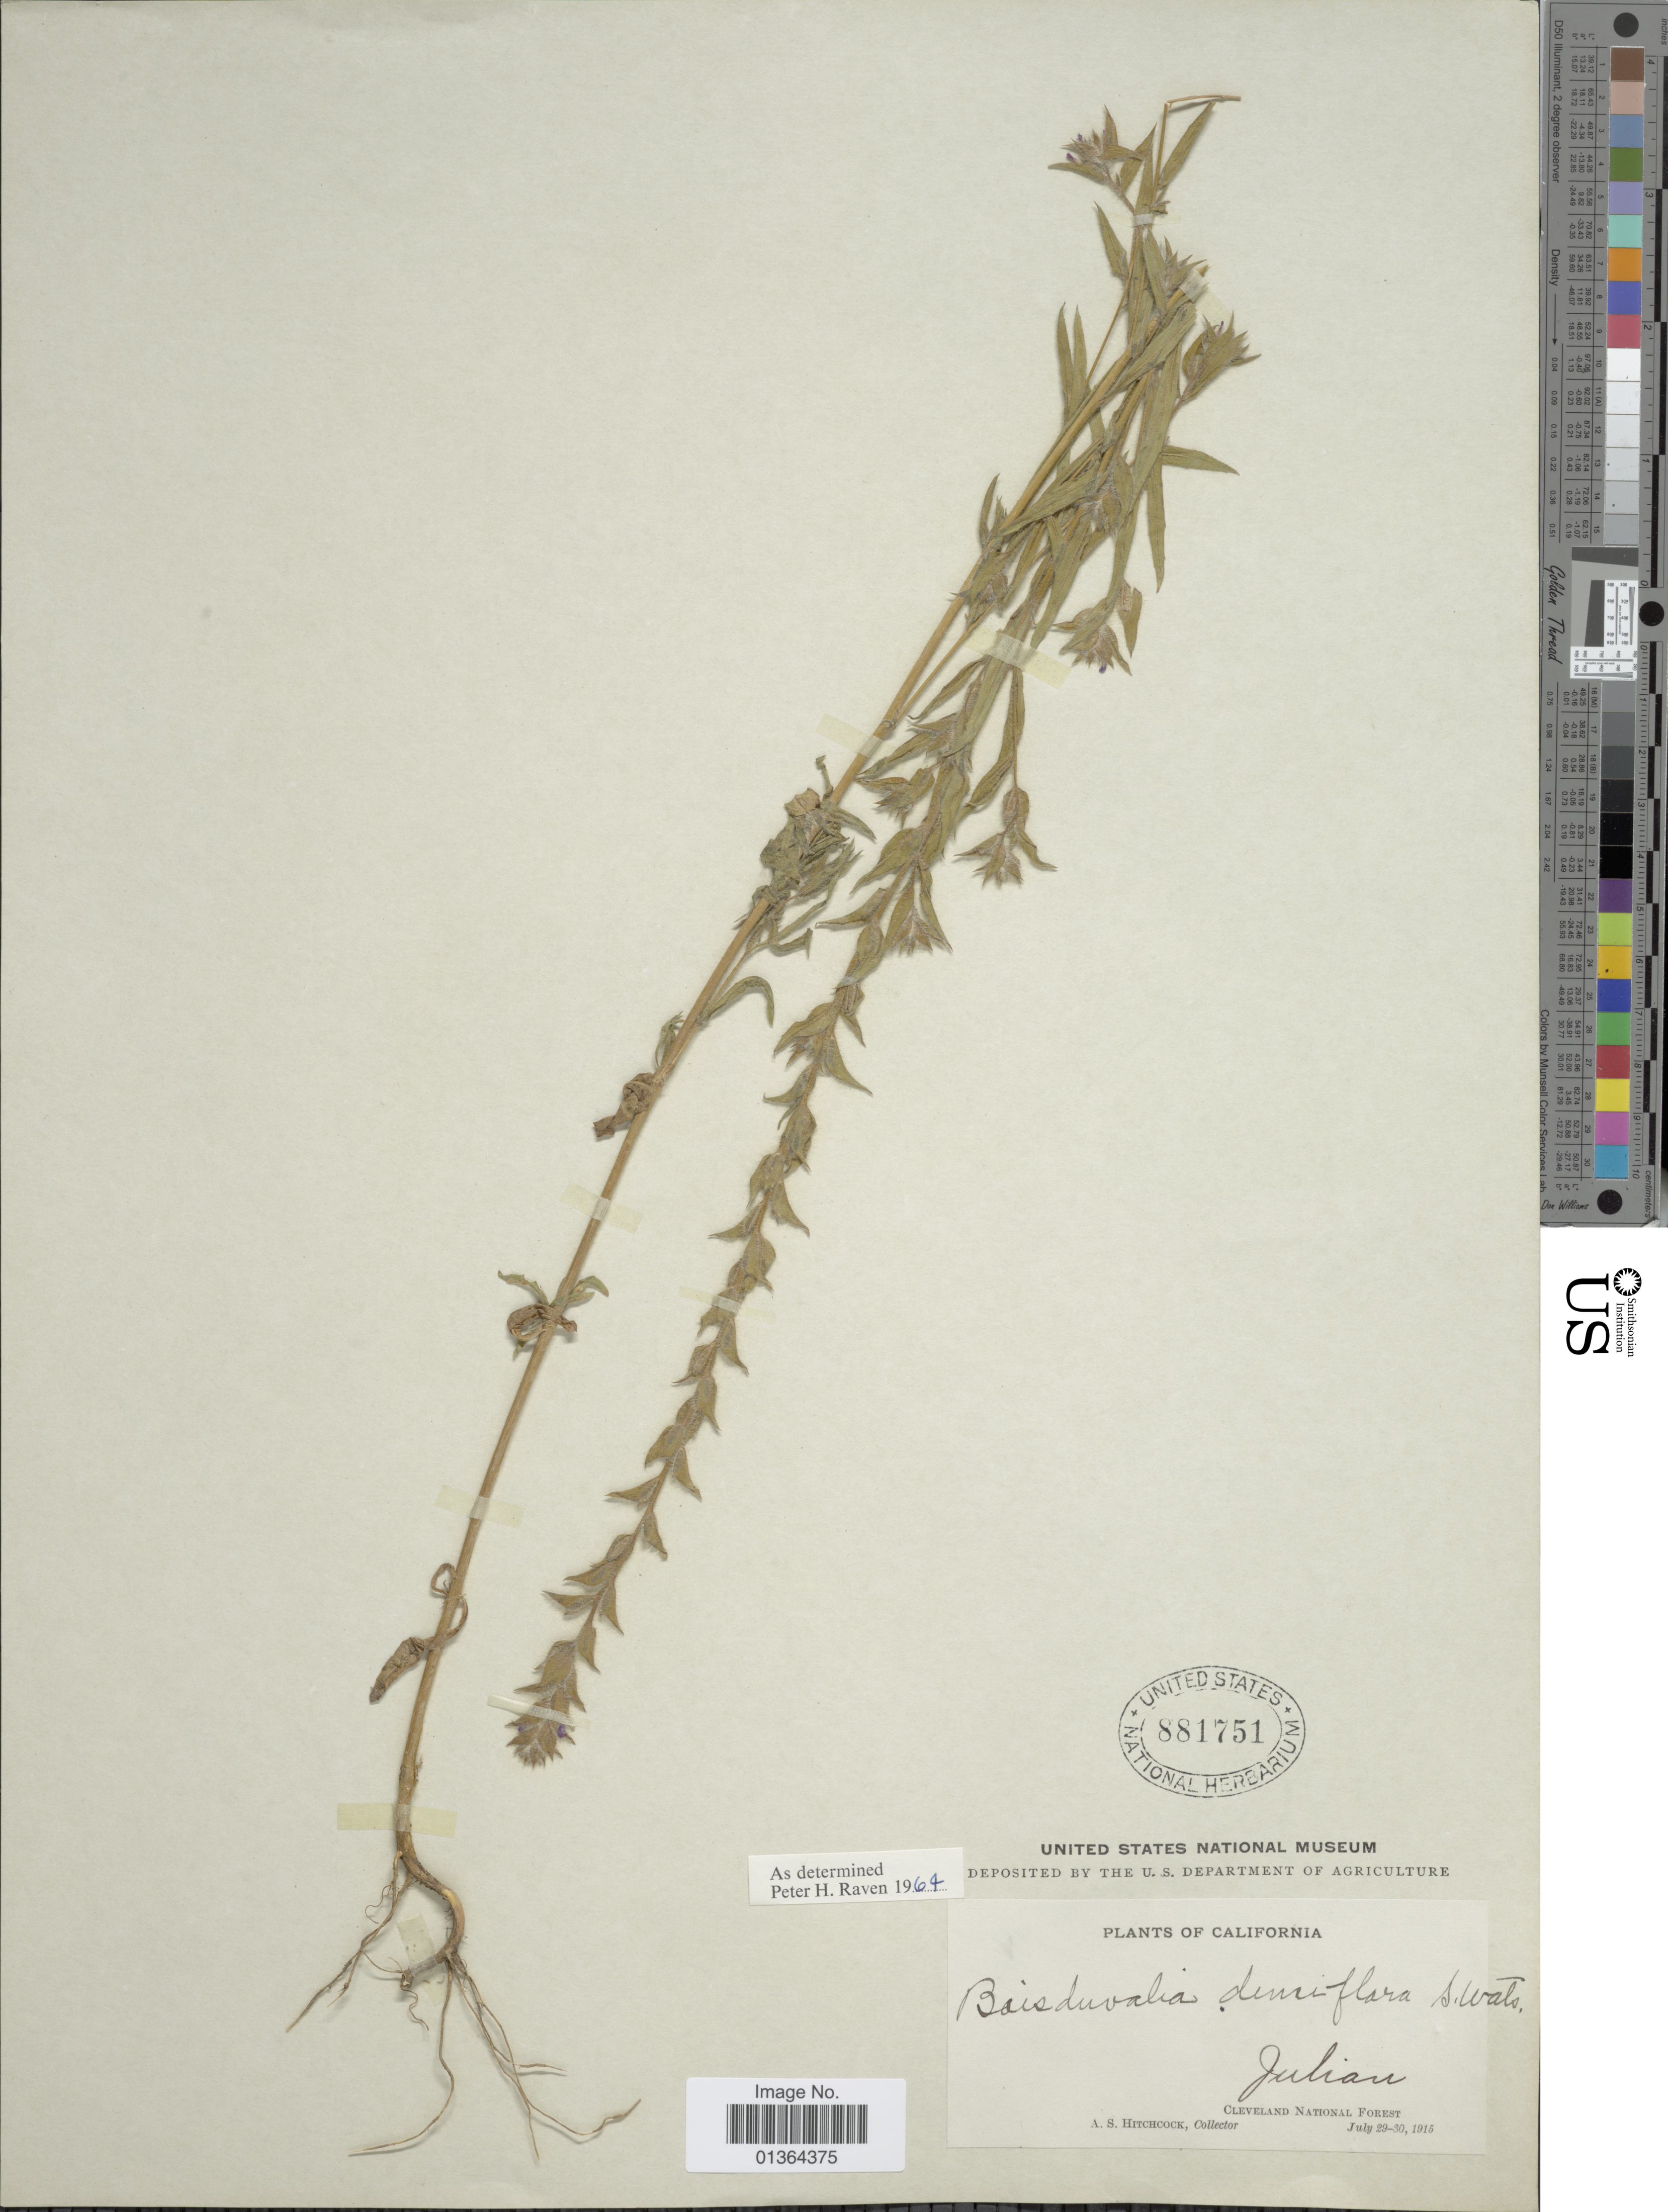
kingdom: Plantae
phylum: Tracheophyta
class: Magnoliopsida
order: Myrtales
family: Onagraceae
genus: Epilobium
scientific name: Epilobium densiflorum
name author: (Lindl.) Hoch & P.H. Raven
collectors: A. S. Hitchcock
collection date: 1915-07-29/1915-07-30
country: United States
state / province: California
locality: Julian, Cleveland National Forest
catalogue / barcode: US 881751